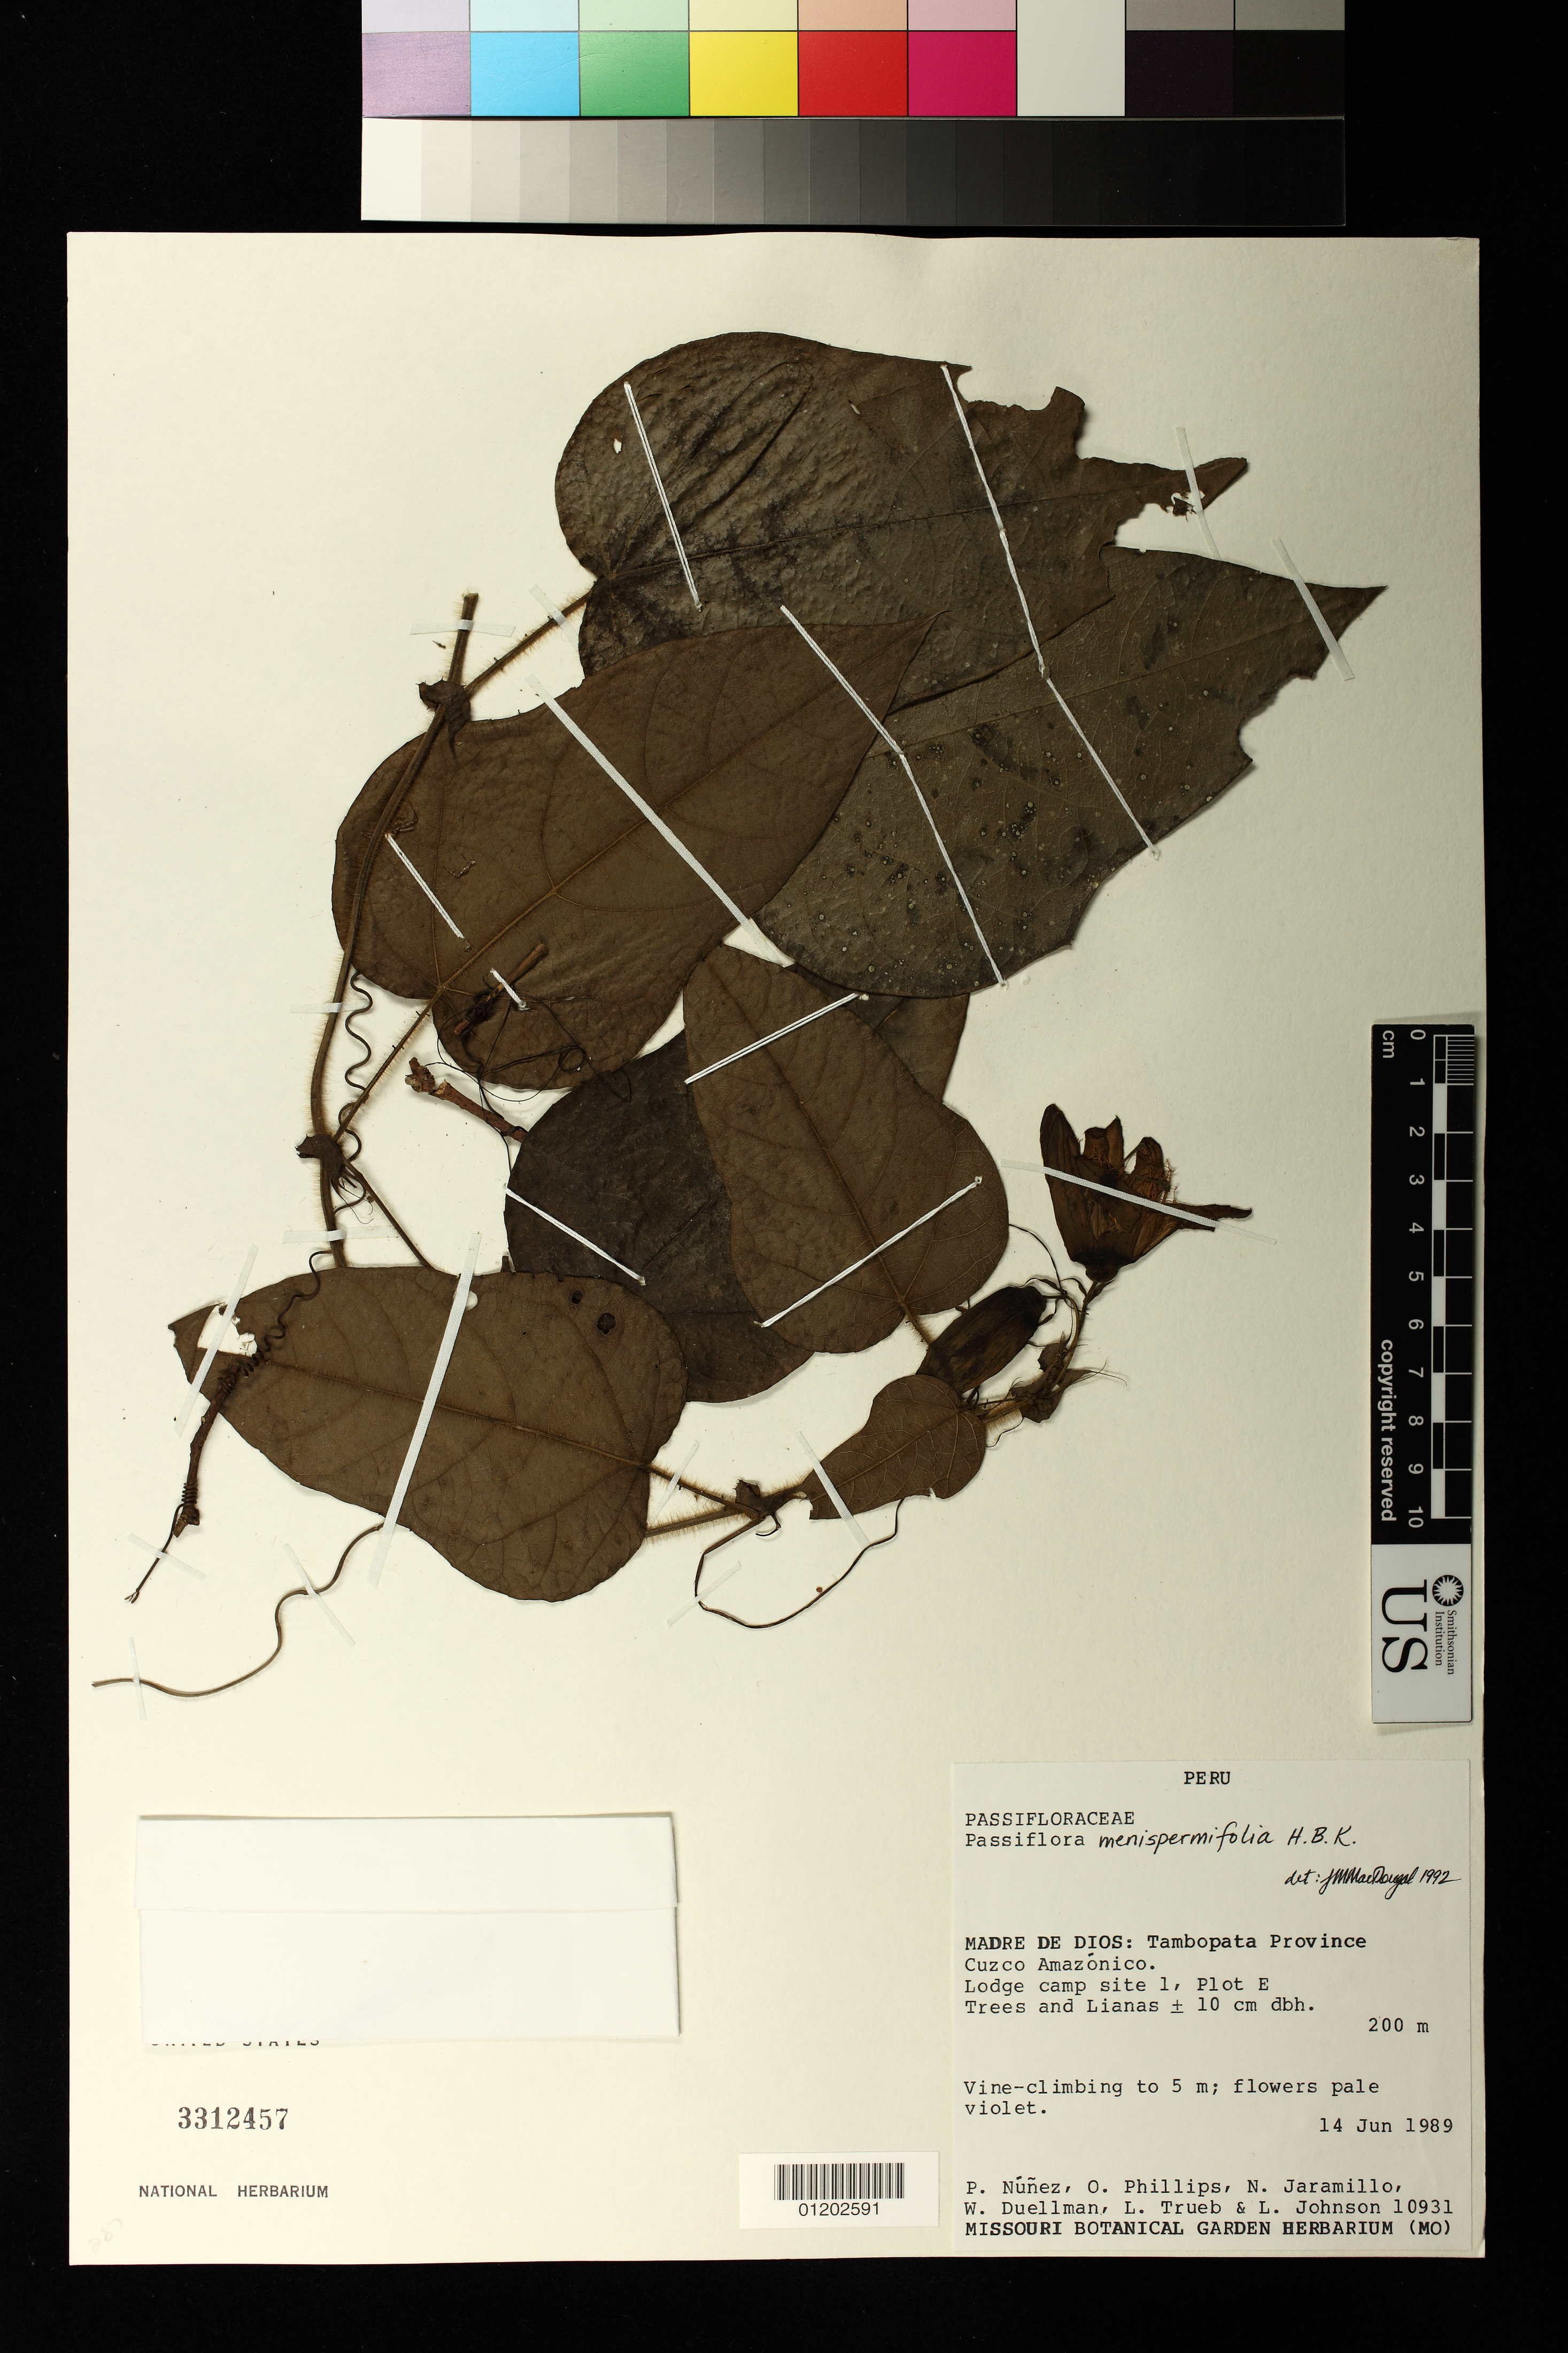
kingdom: Plantae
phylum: Tracheophyta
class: Magnoliopsida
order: Malpighiales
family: Passifloraceae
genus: Passiflora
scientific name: Passiflora menispermifolia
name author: Kunth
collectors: P. Nuñez V., O. Phillips, N. Jaramillo, W. Duellman, L. Trueb & L. Johnson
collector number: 10931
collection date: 1989-06-14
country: Peru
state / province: Madre de Dios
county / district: Tambopata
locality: Cuzco Amazonico.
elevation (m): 200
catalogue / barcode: US 3312457